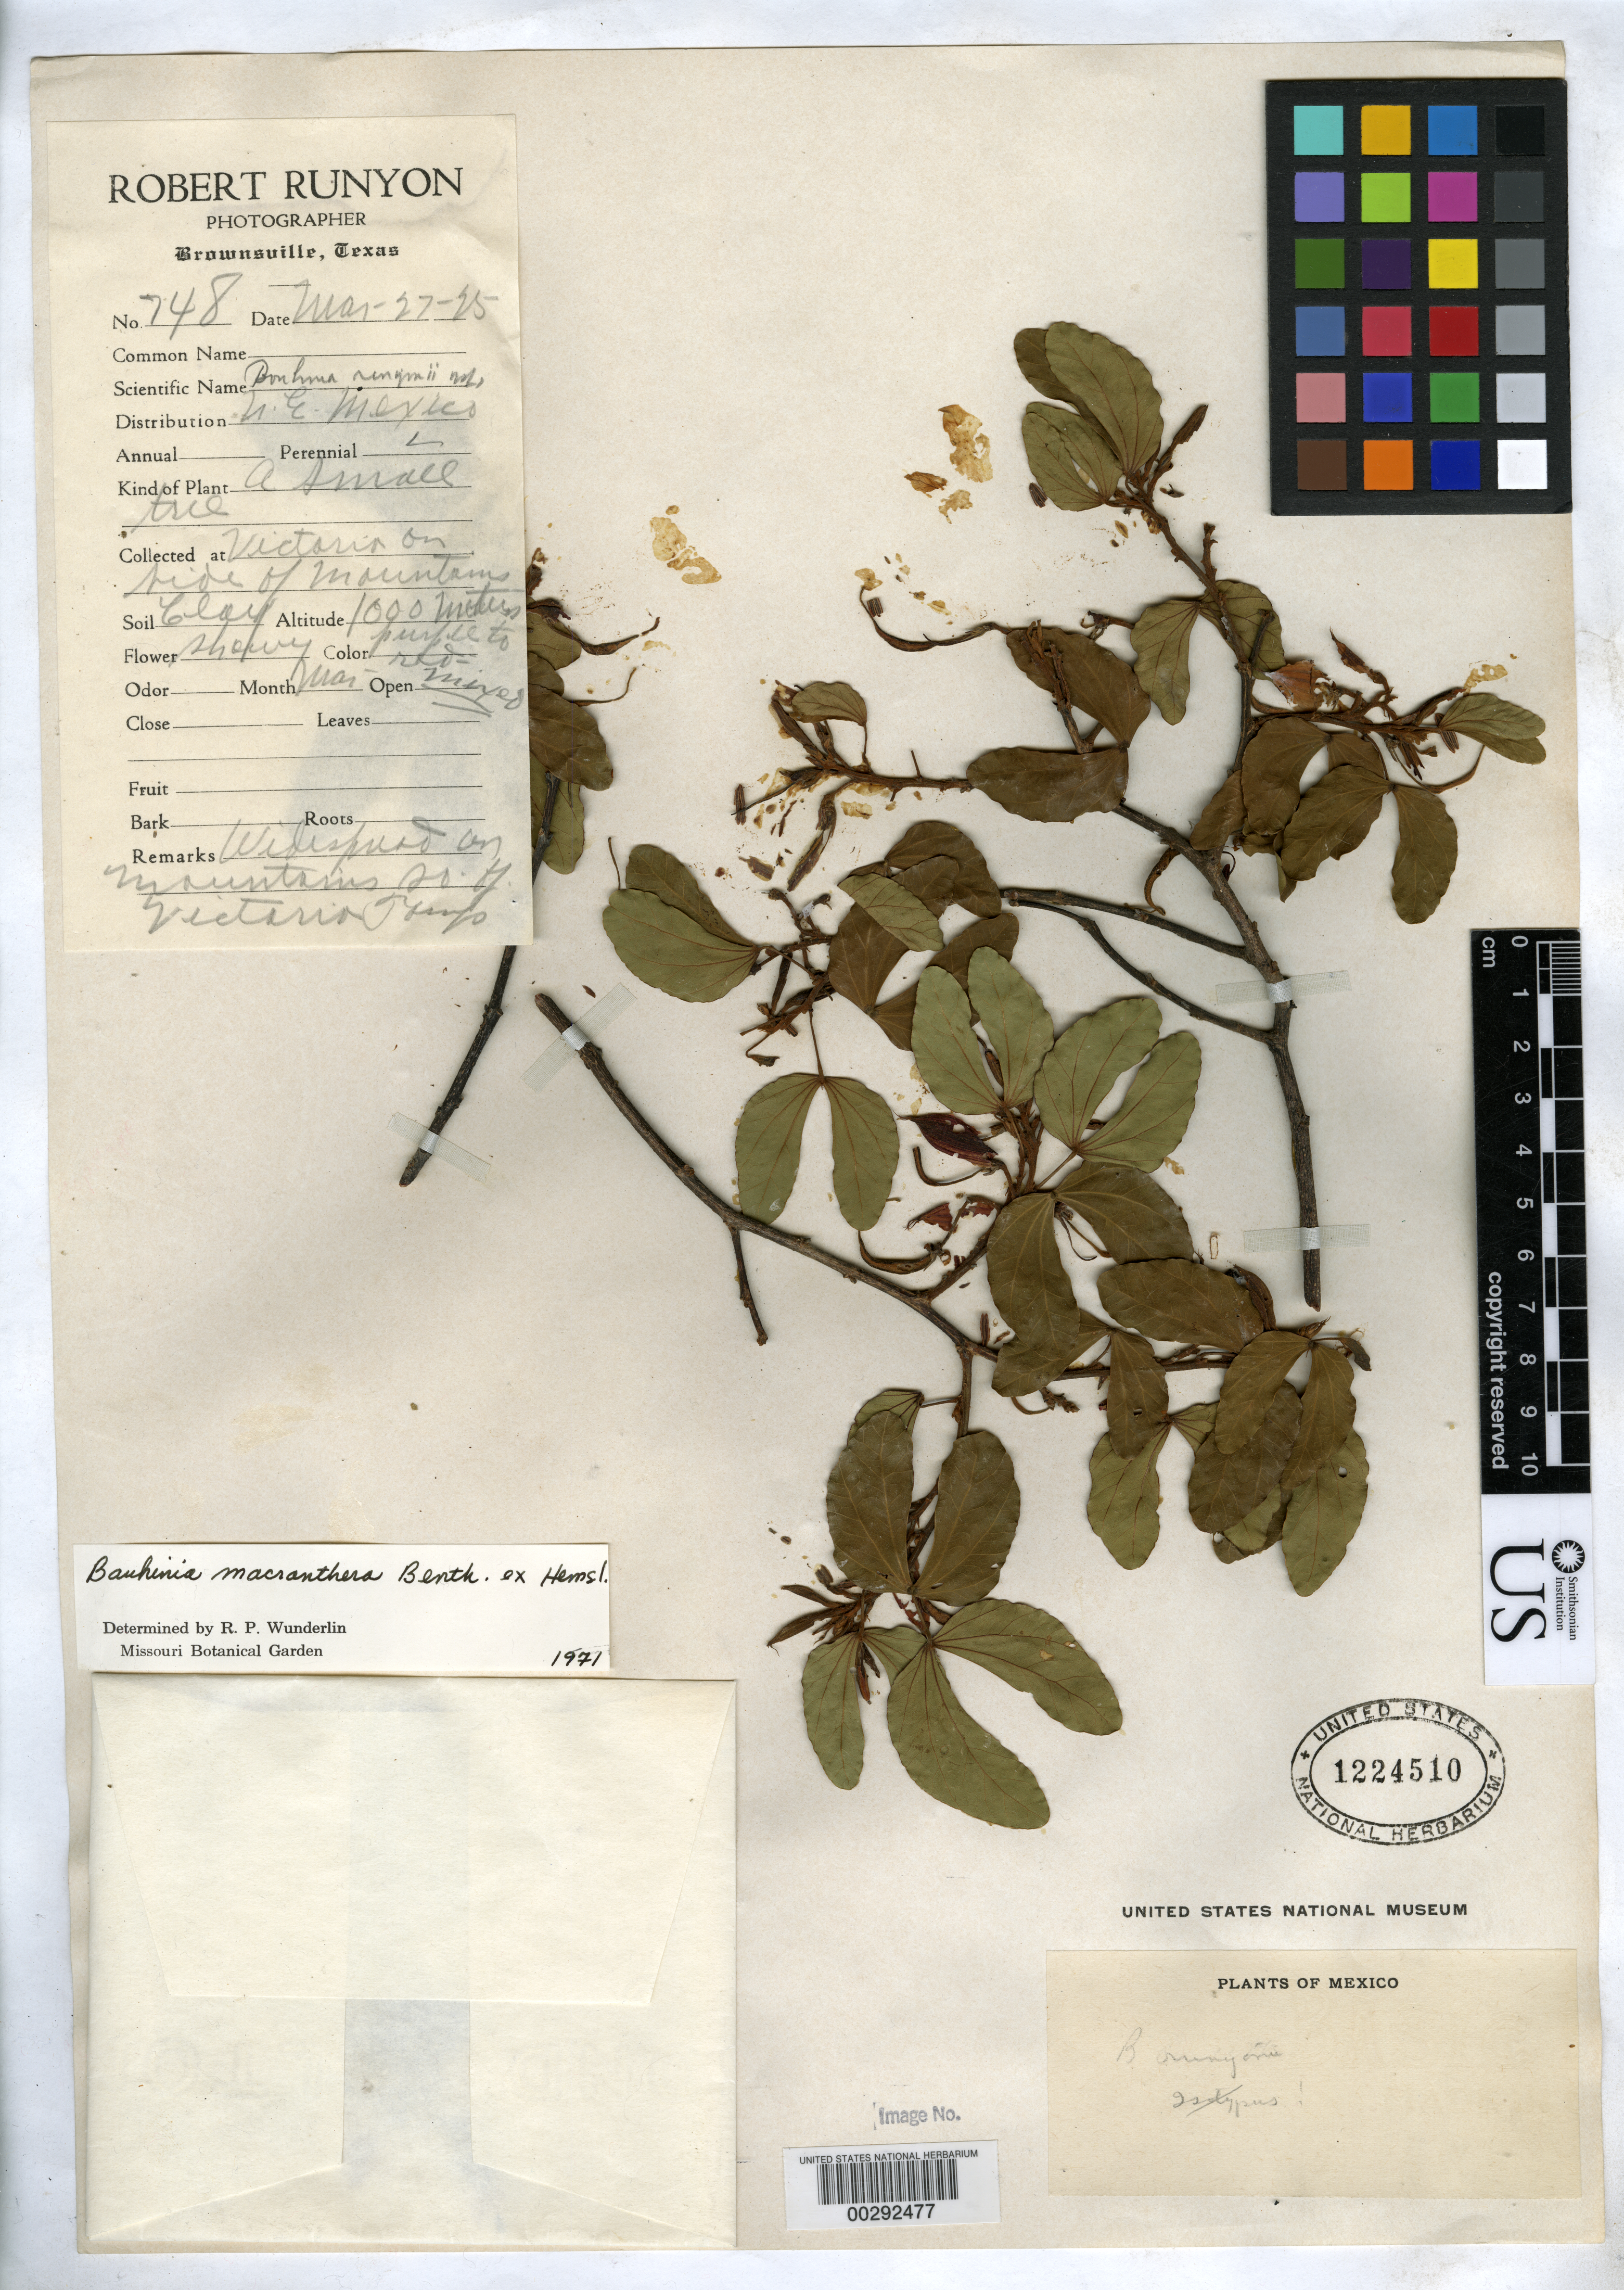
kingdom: Plantae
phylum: Tracheophyta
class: Magnoliopsida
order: Fabales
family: Fabaceae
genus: Casparia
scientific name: Casparia runyonii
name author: Britton & Rose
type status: Syntype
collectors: R. Runyon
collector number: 748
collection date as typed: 27 Mar 1925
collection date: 1925-03-27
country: Mexico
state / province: Tamaulipas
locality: Victoria, on side of mountain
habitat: Clay soil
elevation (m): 1000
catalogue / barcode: US 1224510